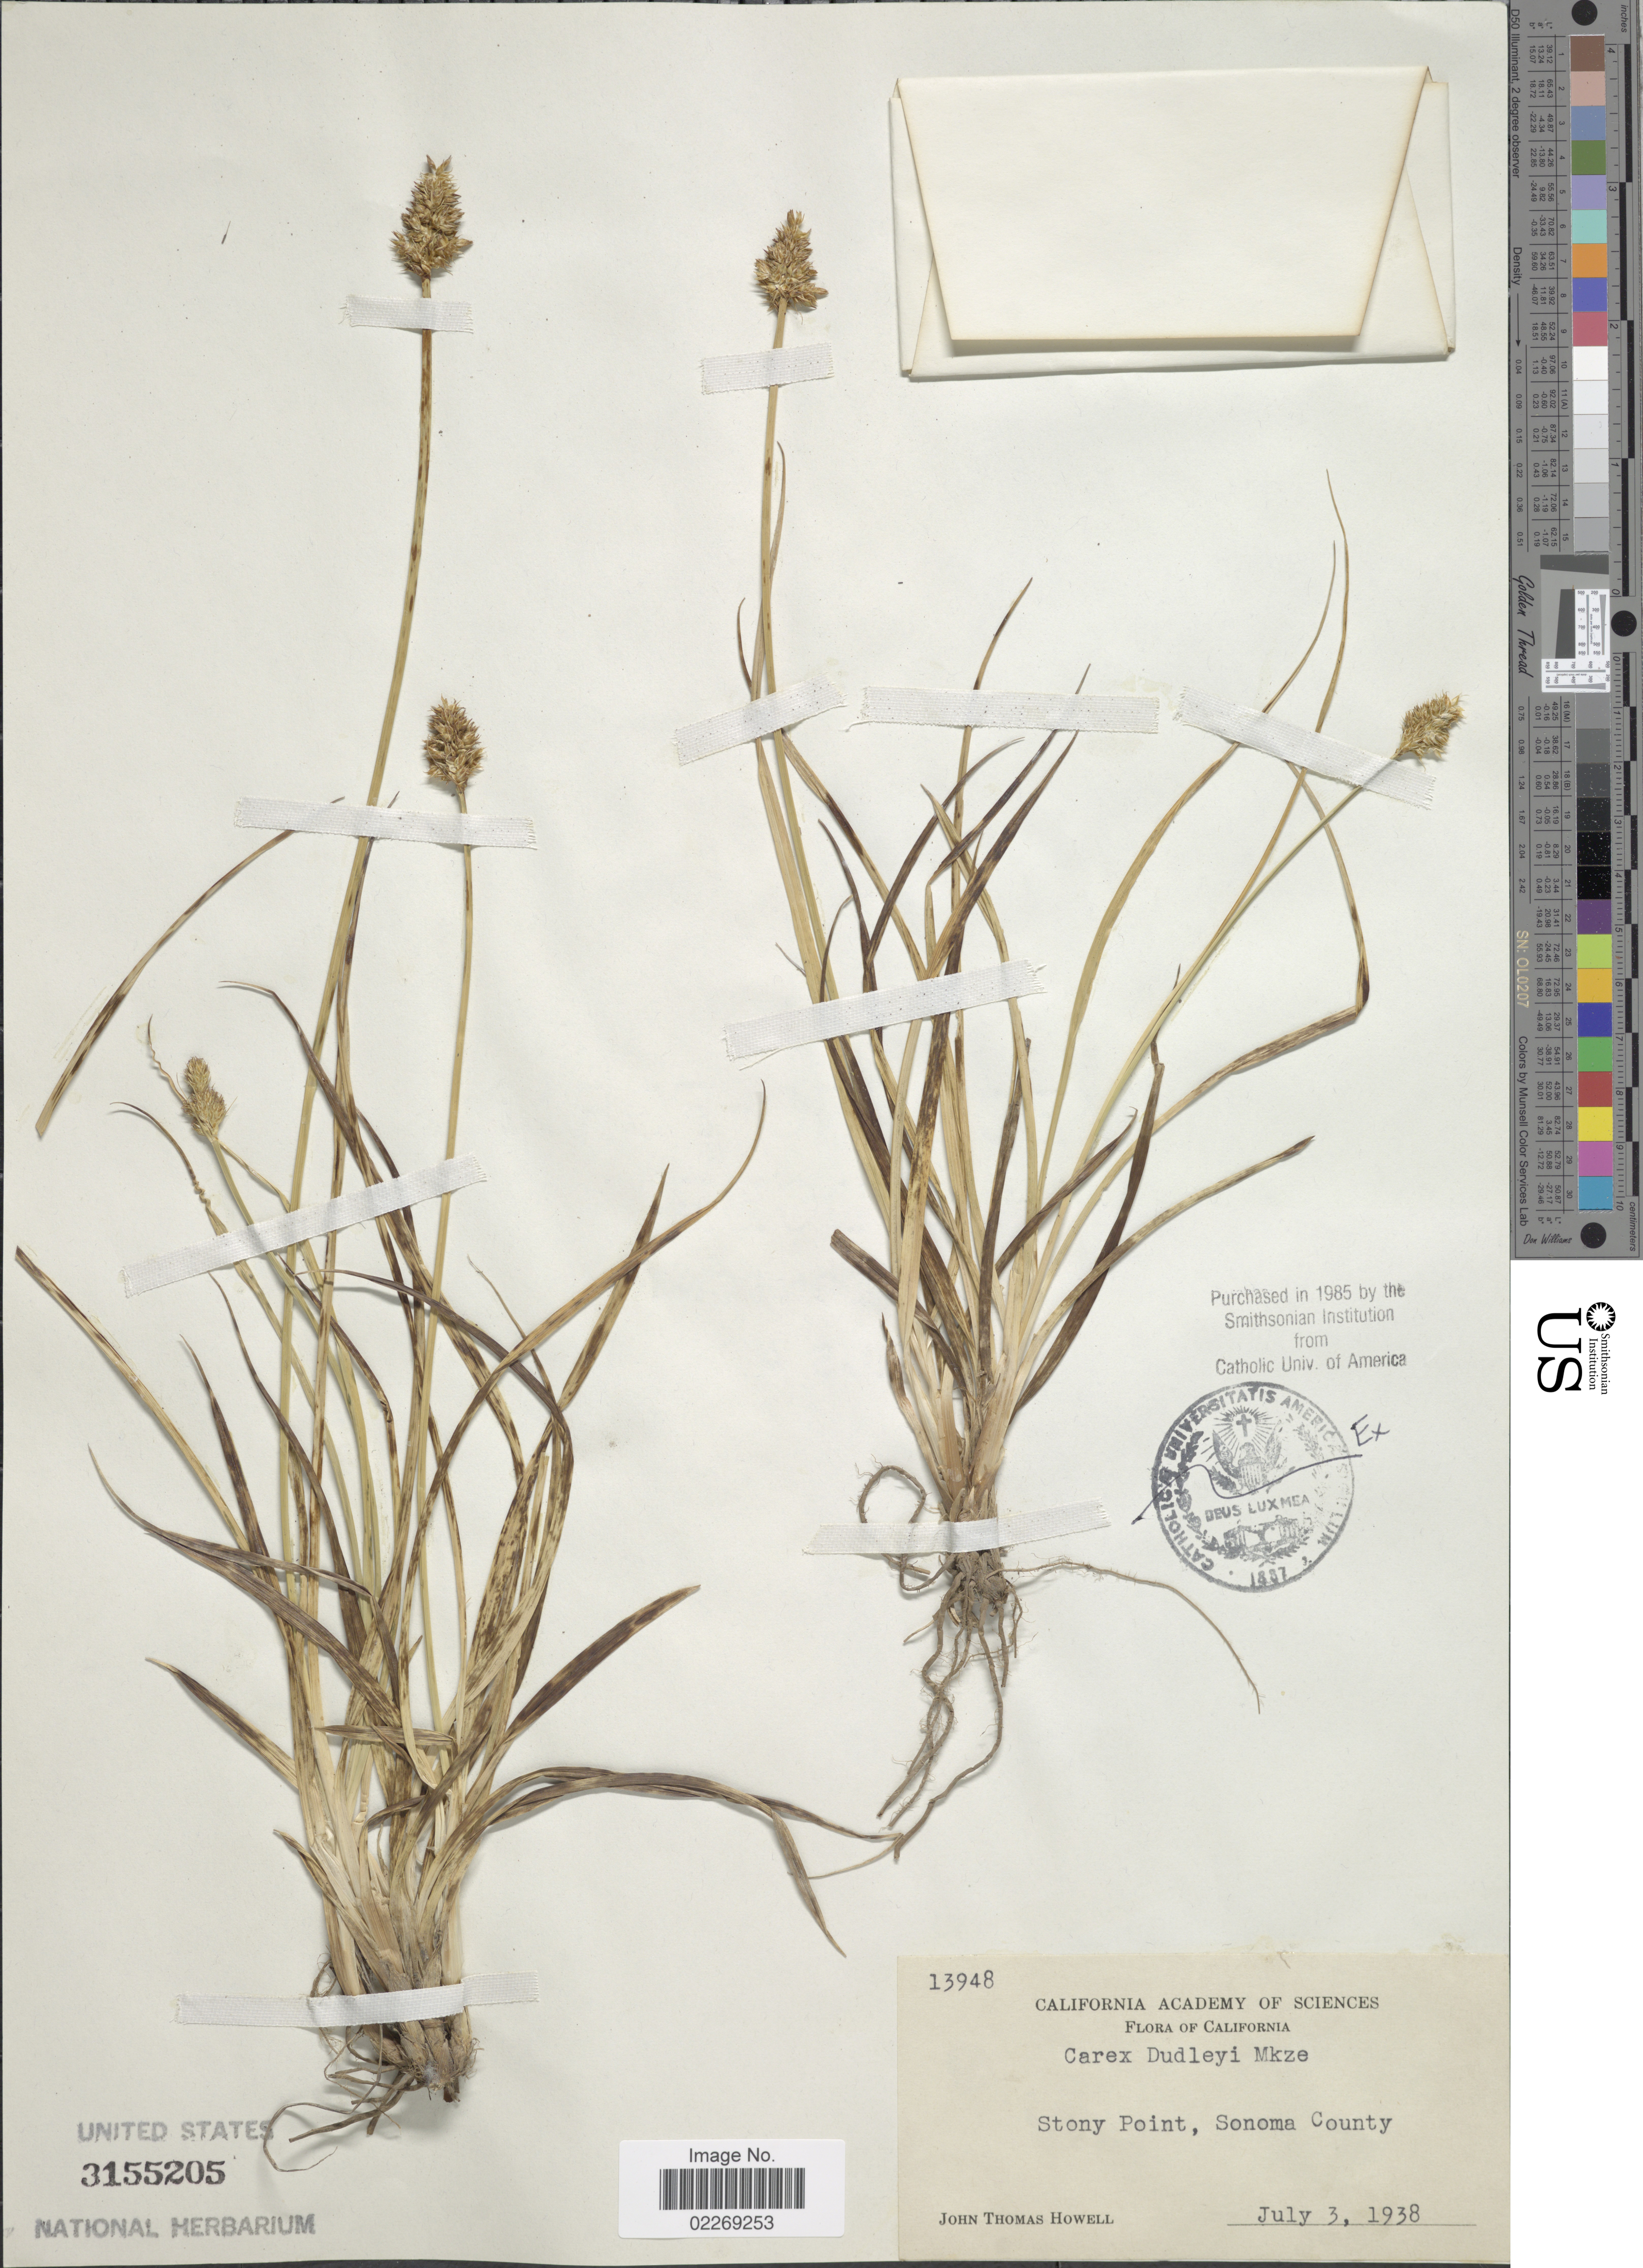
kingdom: Plantae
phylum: Tracheophyta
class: Liliopsida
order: Poales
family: Cyperaceae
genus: Carex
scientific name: Carex densa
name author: (L.H. Bailey) L.H. Bailey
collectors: J. T. Howell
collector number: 13948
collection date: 1938-07-03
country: United States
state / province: California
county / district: Sonoma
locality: Stony Point, Sonoma County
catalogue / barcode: US 3155205